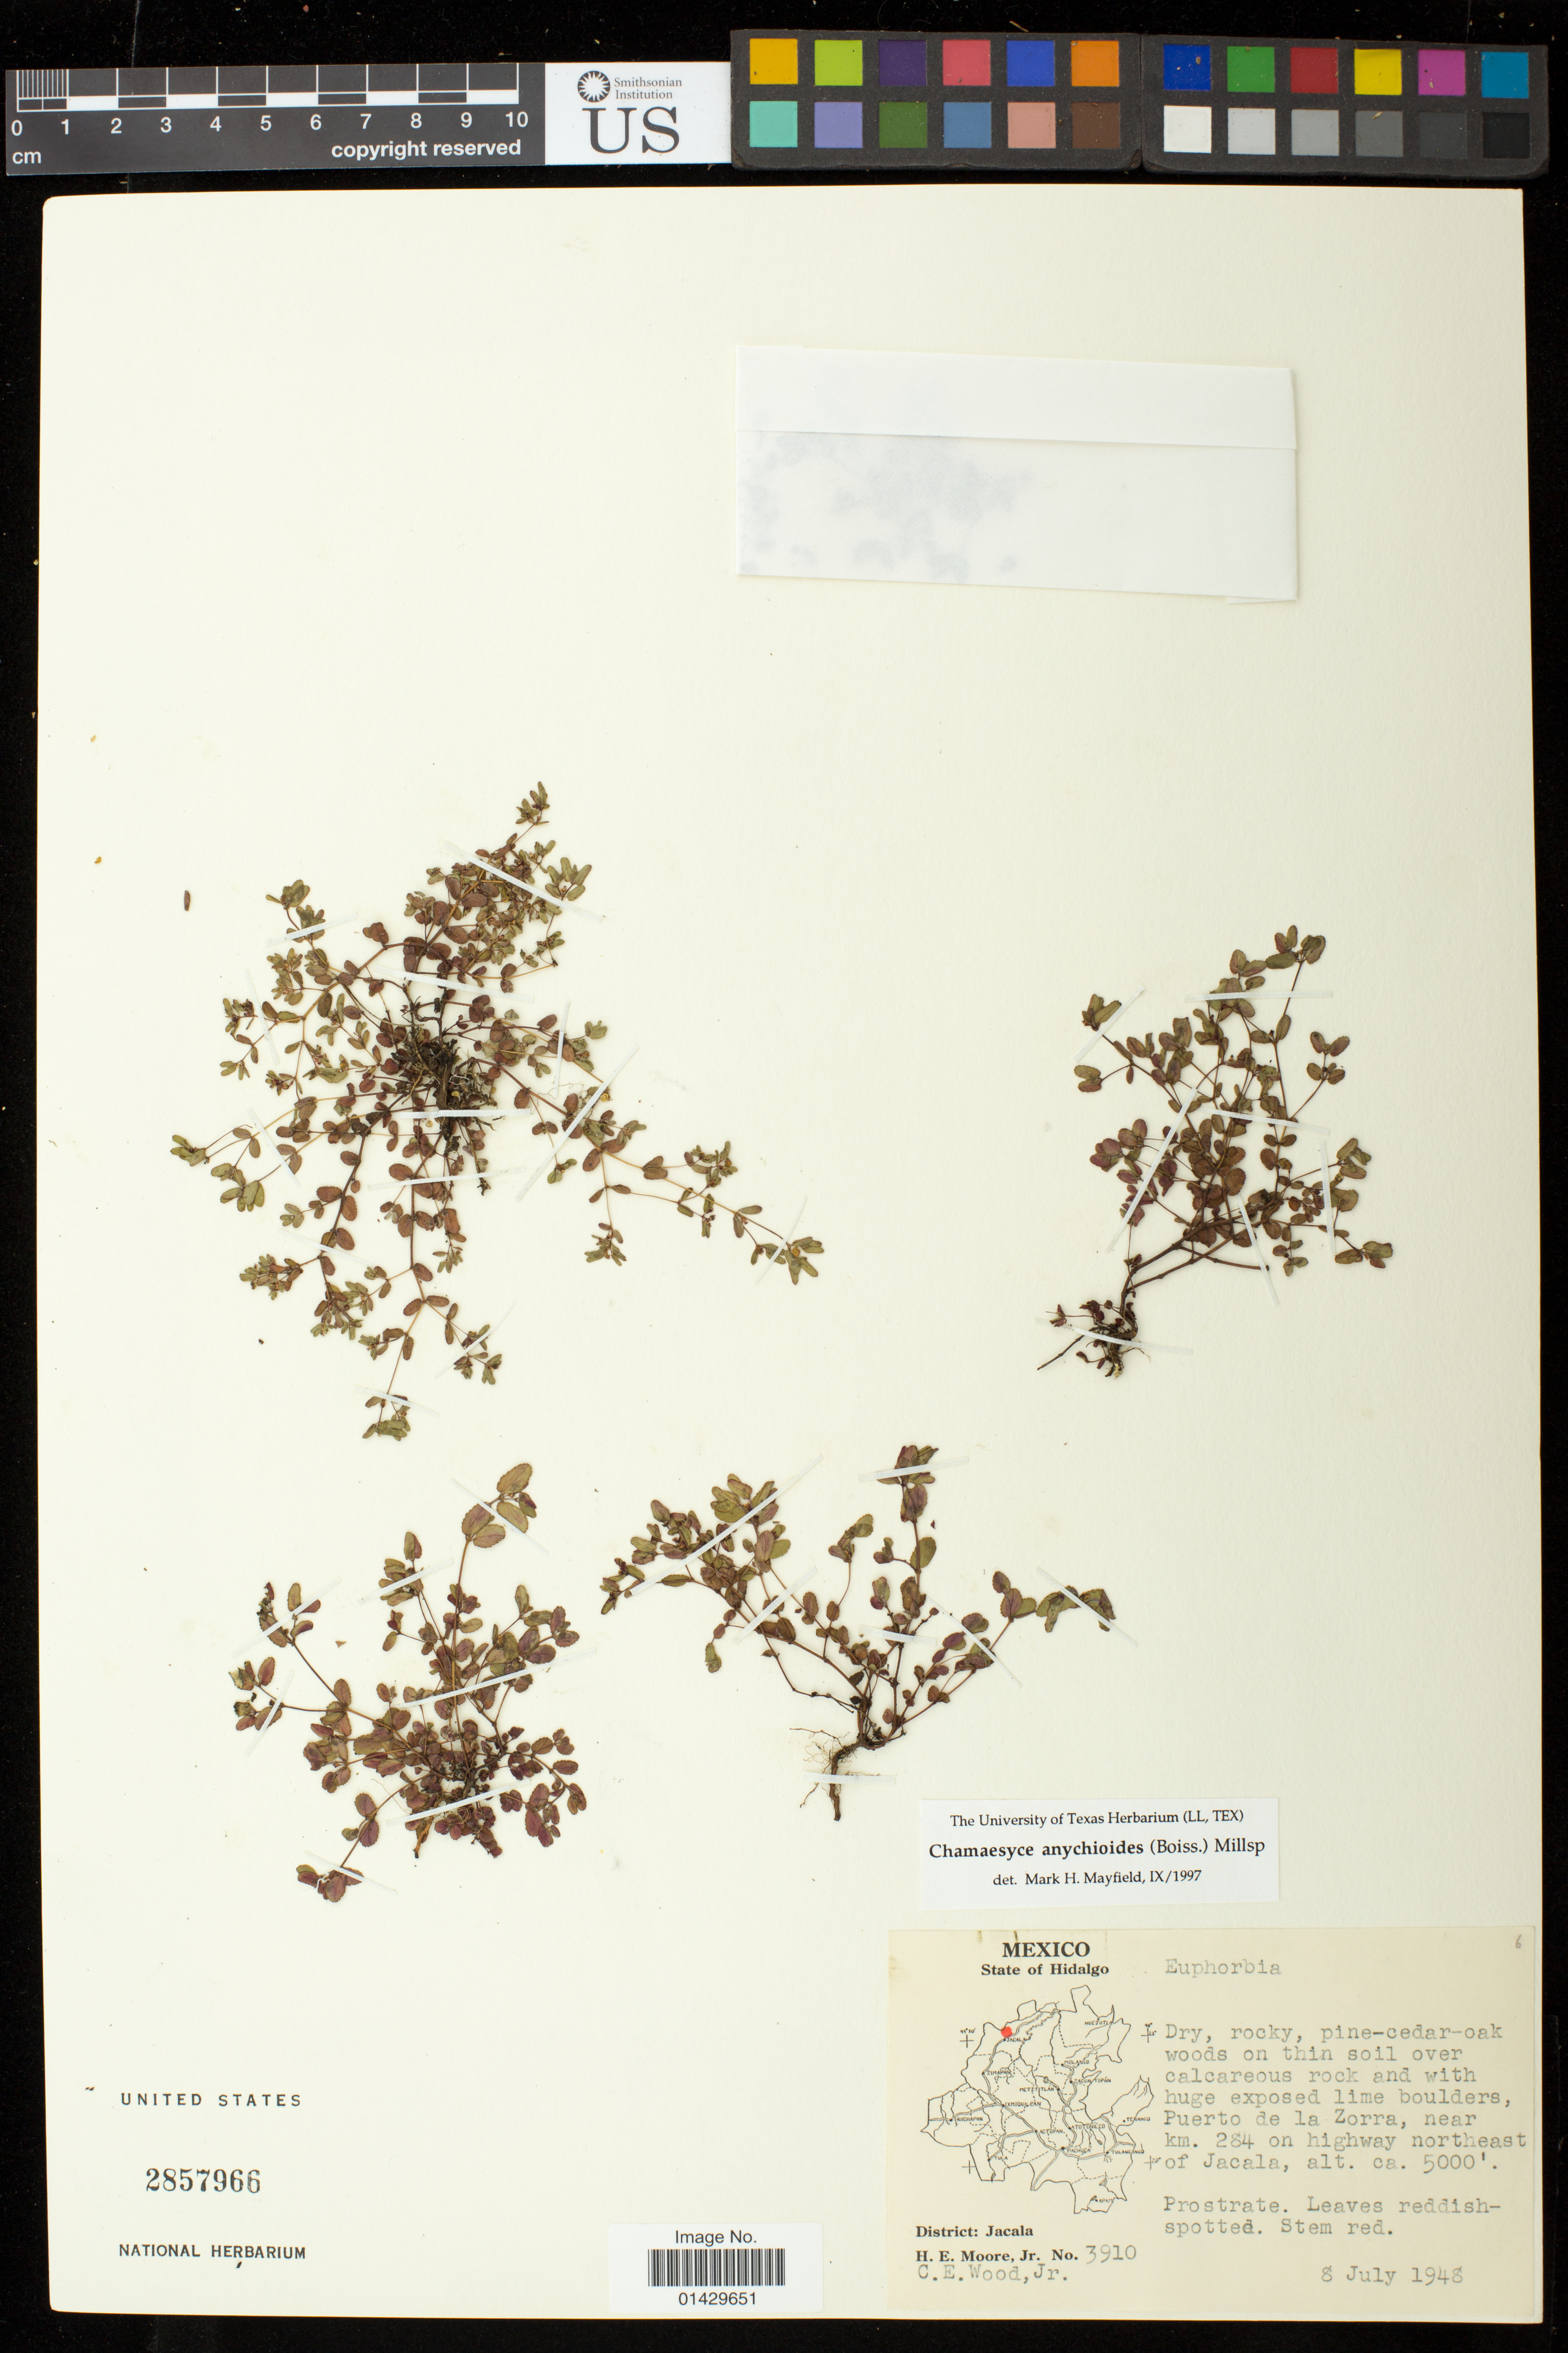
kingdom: Plantae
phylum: Tracheophyta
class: Magnoliopsida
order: Malpighiales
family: Euphorbiaceae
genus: Euphorbia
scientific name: Euphorbia anychioides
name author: Boiss.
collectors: H. E. Moore & C. Wood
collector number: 3910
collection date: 1948-07-08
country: Mexico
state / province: Hidalgo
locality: Puerto de la Zorra, near km. 284 on highway northeast of Jacala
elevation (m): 1524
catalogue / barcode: US 2857966